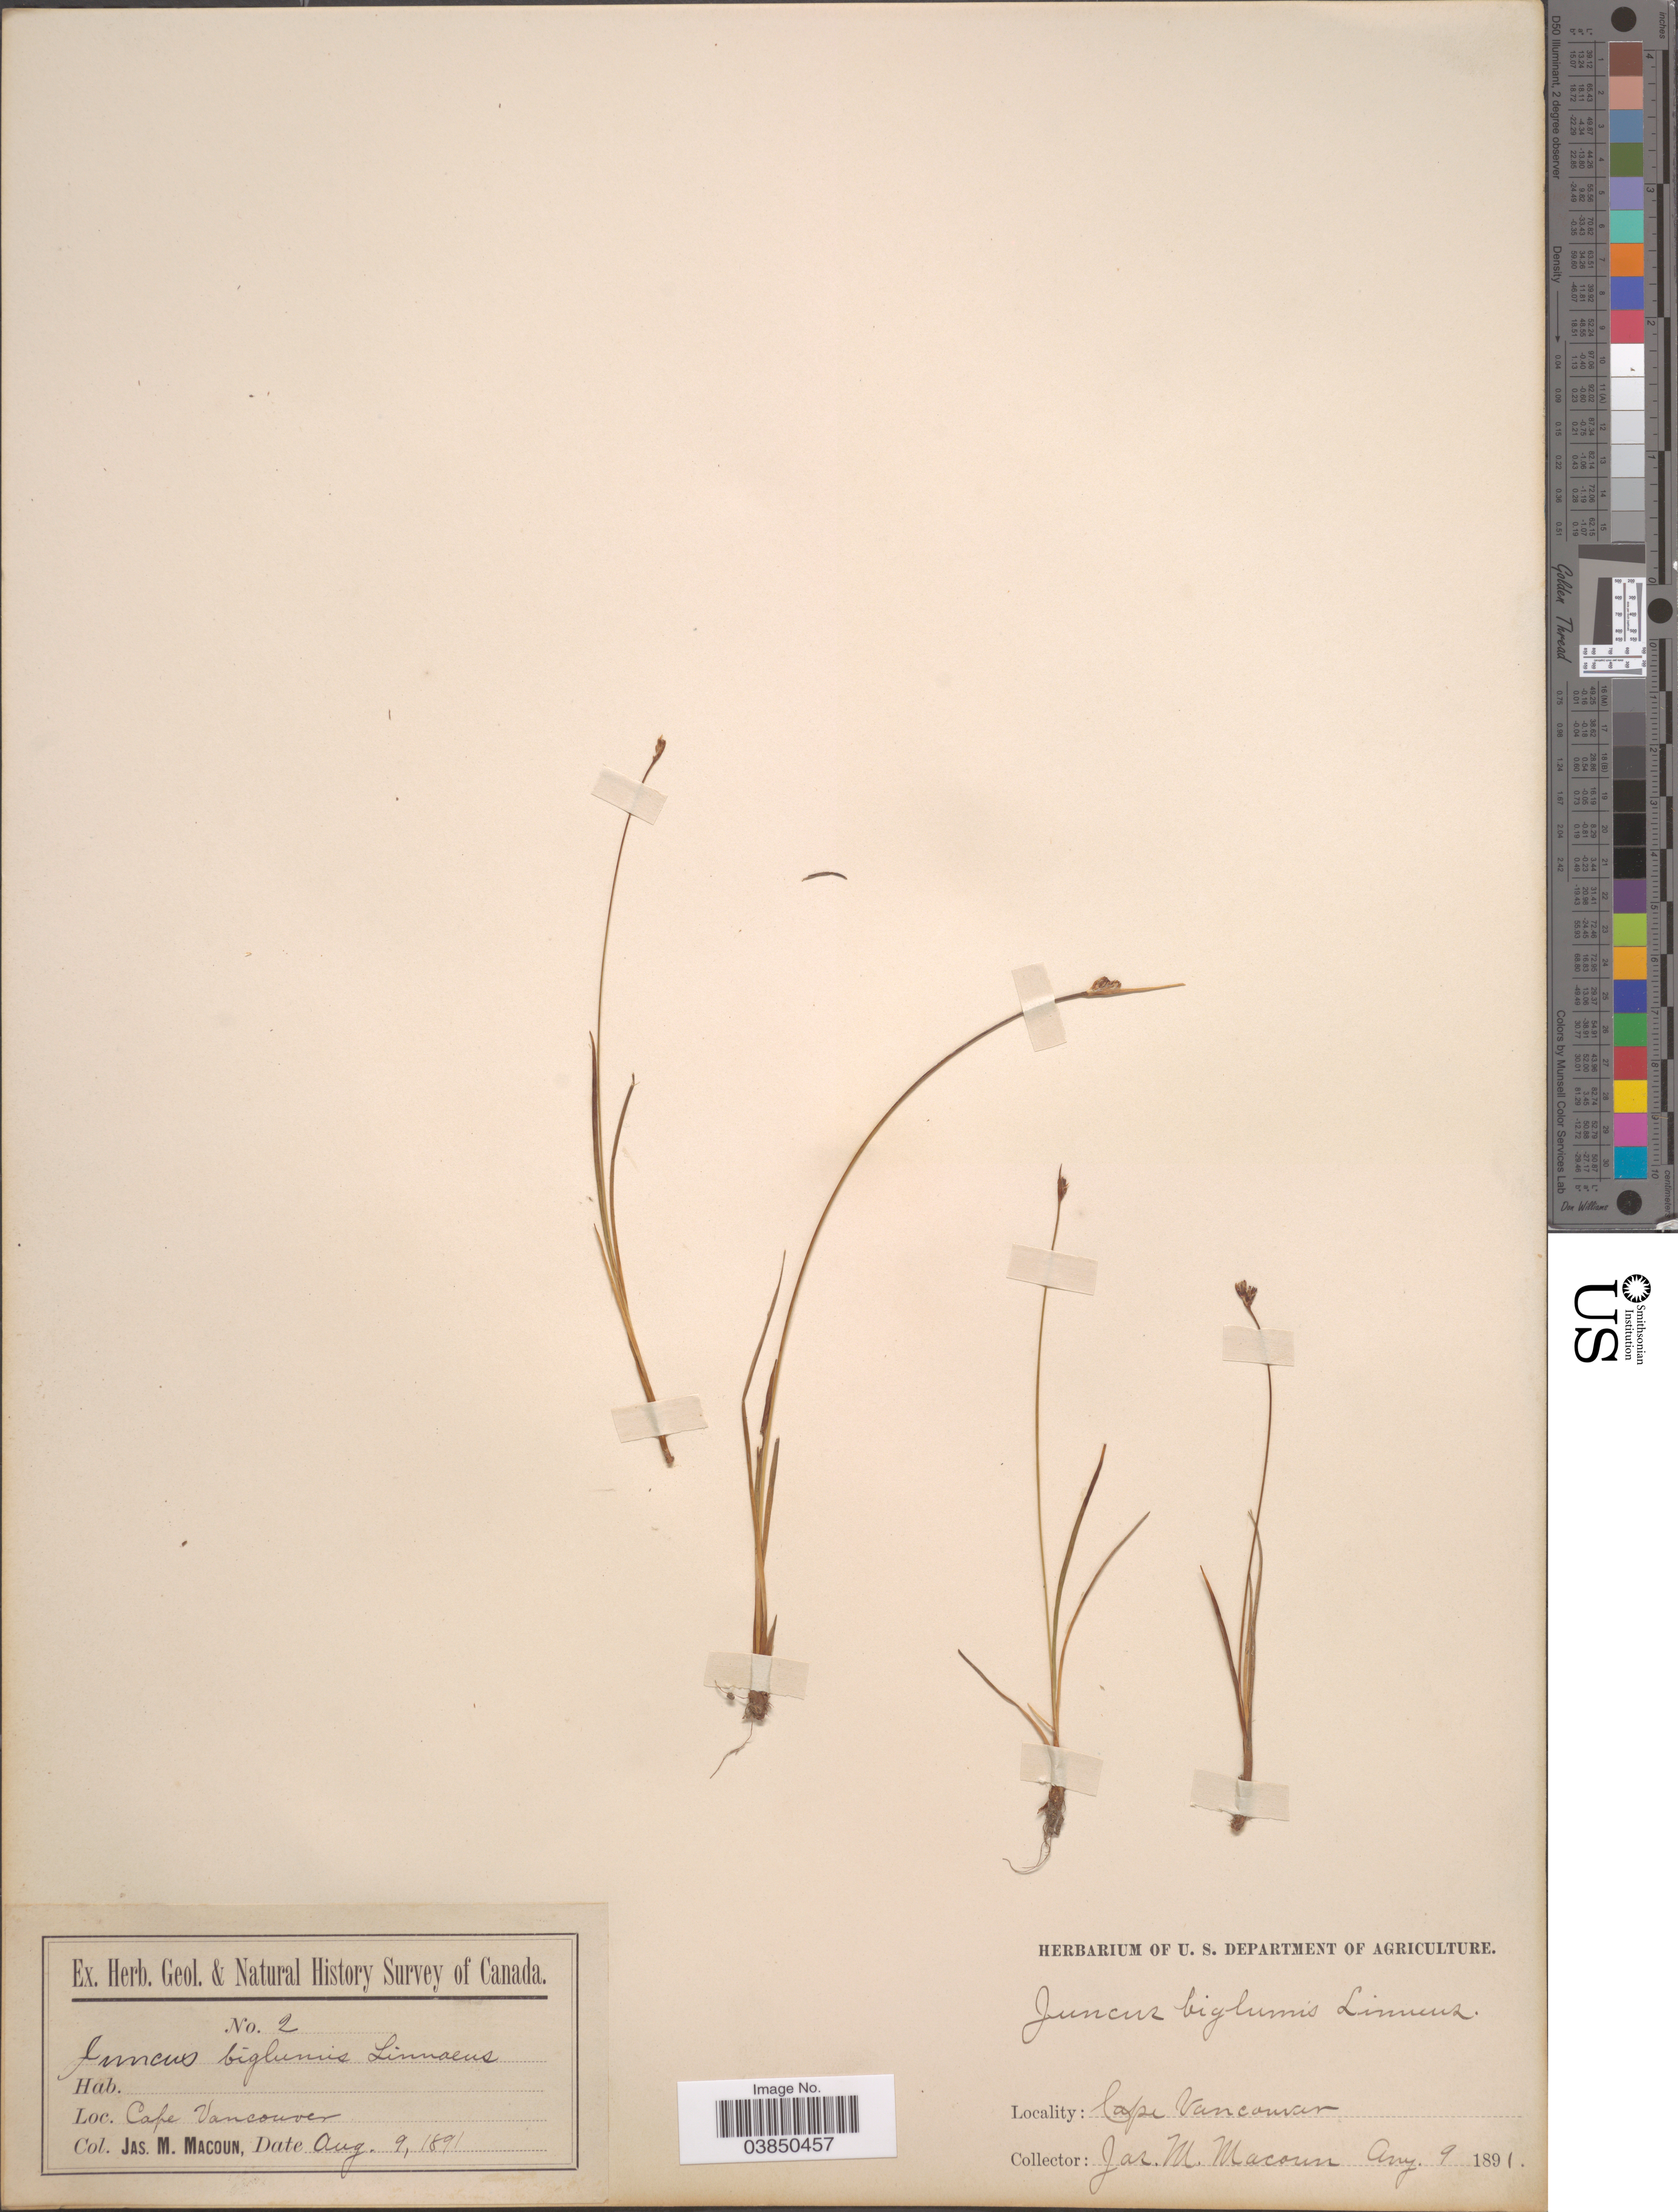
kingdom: Plantae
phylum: Tracheophyta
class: Liliopsida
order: Poales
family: Juncaceae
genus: Juncus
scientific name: Juncus biglumis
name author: L.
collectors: J. M. Macoun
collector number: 2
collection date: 1891-08-09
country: Canada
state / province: British Columbia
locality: Cape Vancouver.